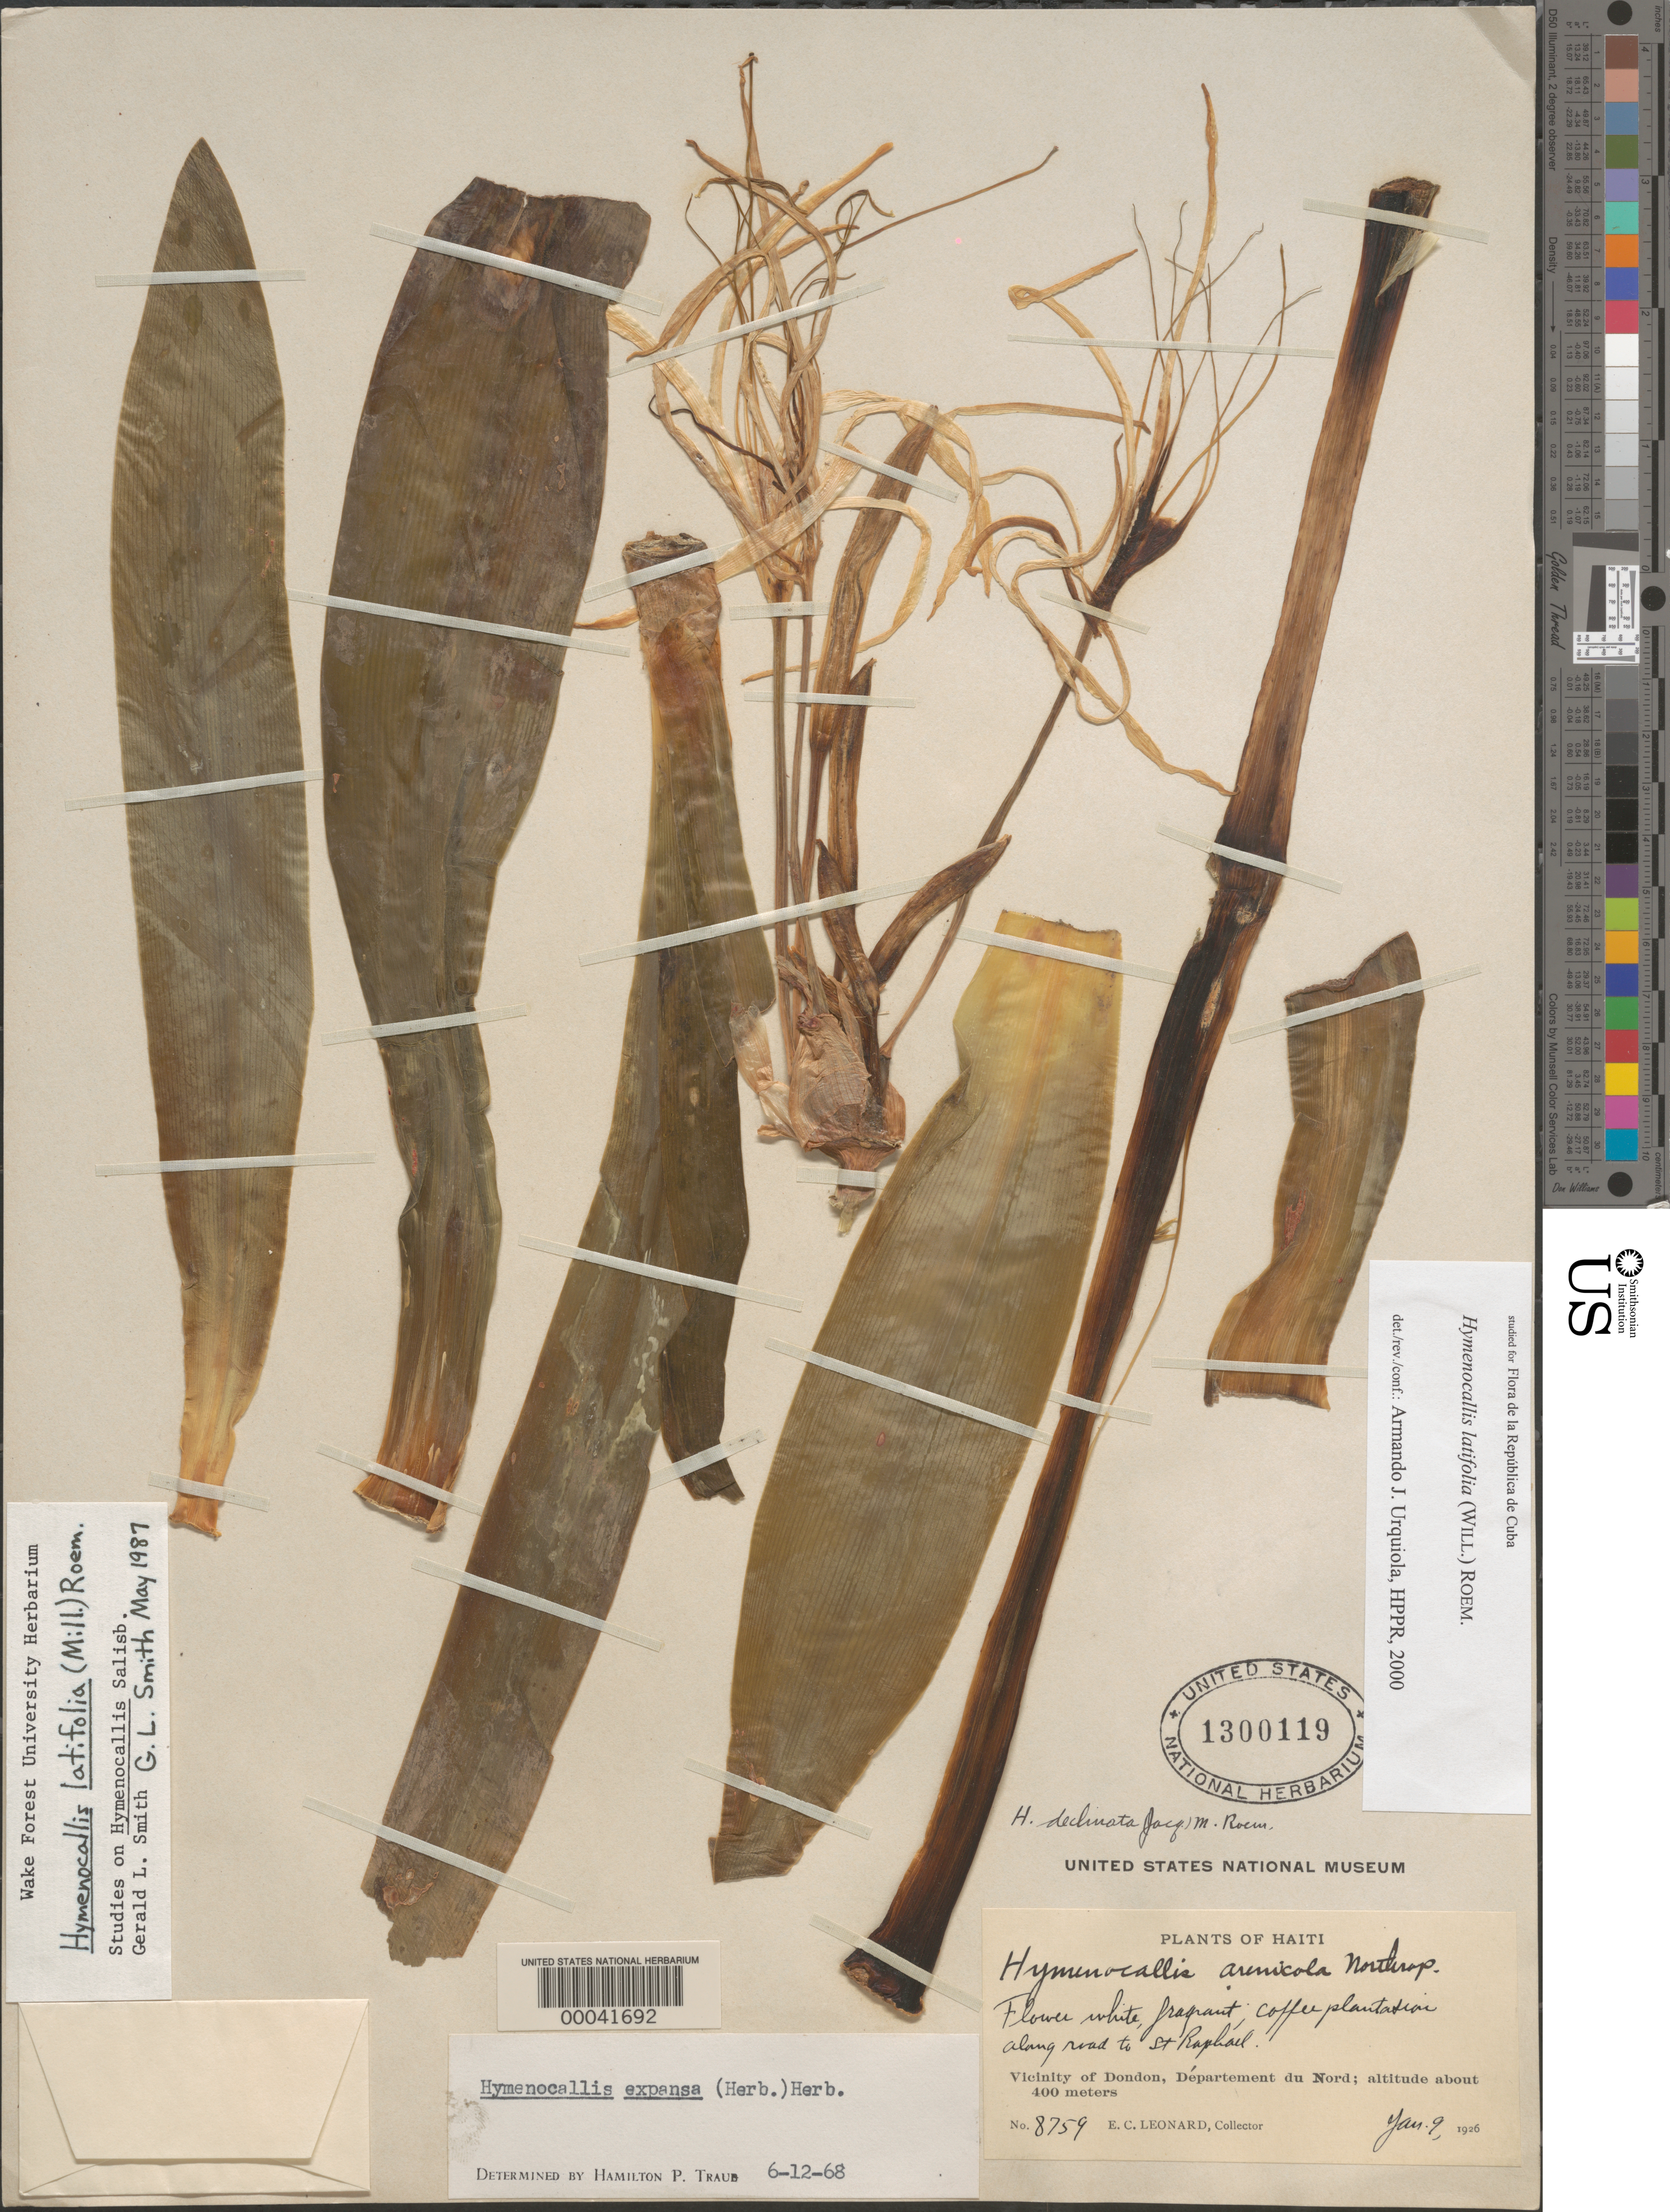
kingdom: Plantae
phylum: Tracheophyta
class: Liliopsida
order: Asparagales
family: Amaryllidaceae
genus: Hymenocallis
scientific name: Hymenocallis latifolia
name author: (Mill.) M. Roem.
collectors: E. C. Leonard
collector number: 8759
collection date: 1926-01-09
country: Haiti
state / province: Nord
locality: Coffee plantation along road to St. Rapháel. Vicinity of Dondon, Département du Nord.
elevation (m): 400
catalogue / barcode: US 1300119